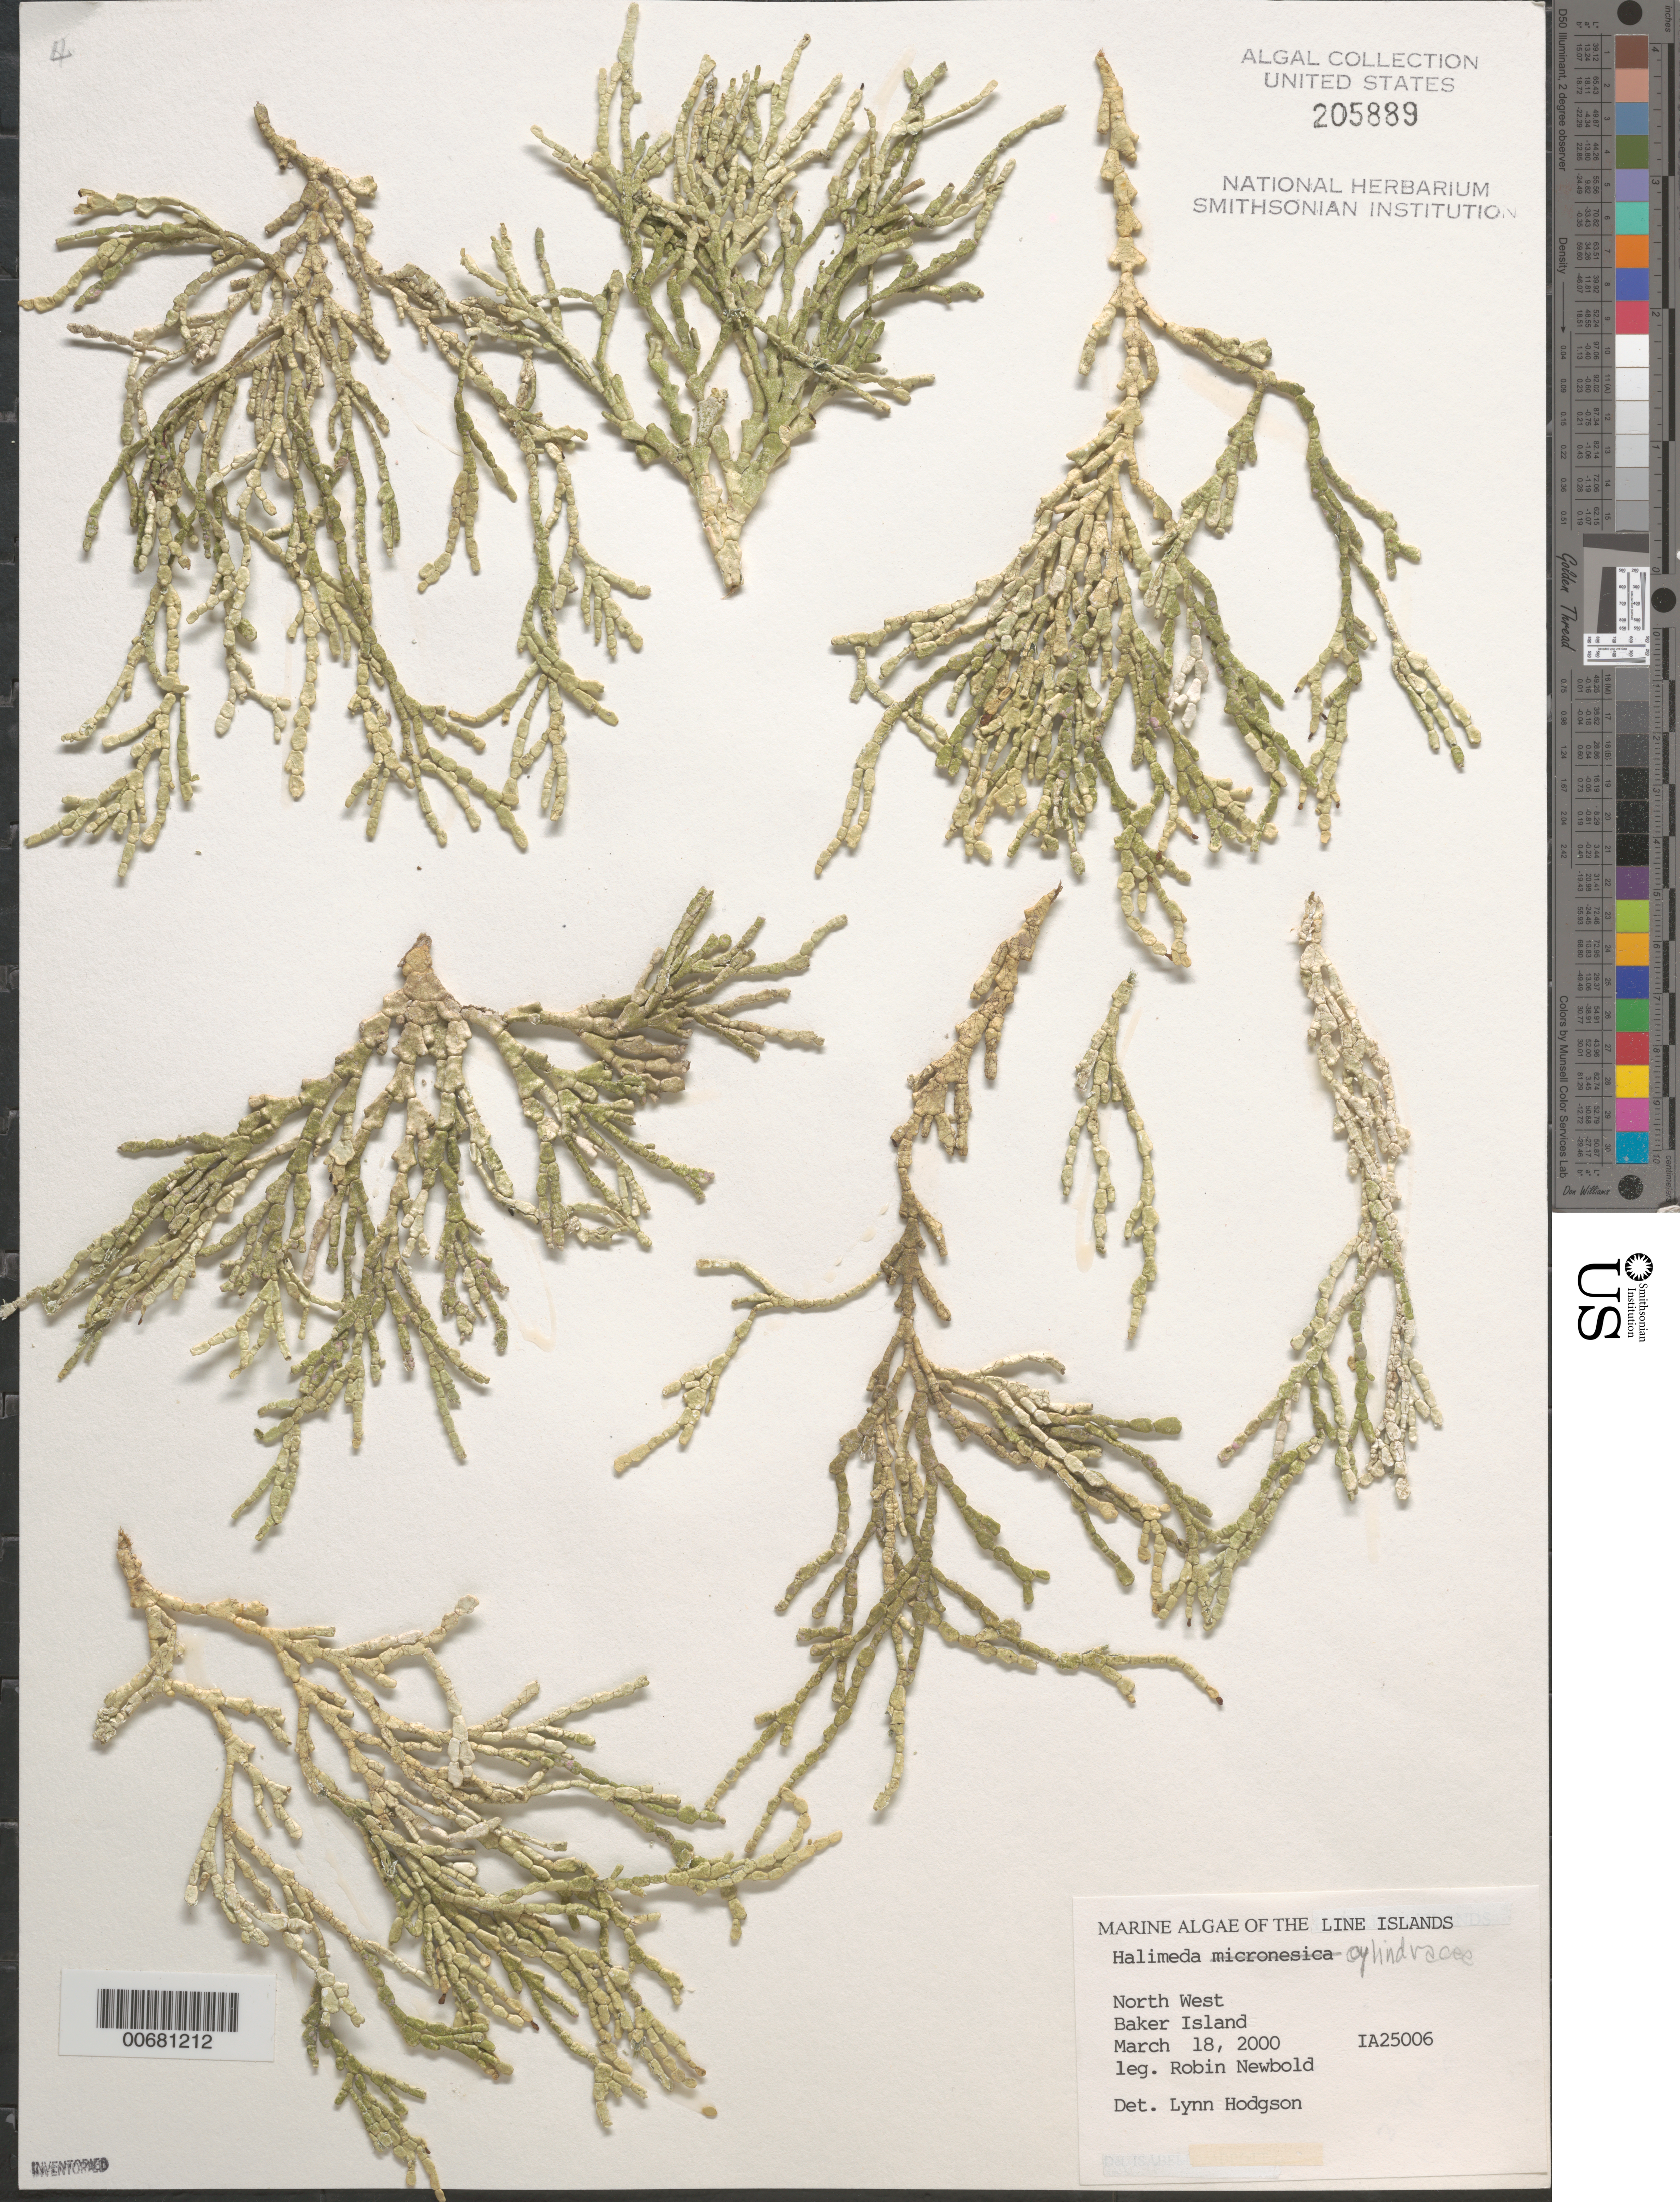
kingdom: Plantae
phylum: Chlorophyta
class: Ulvophyceae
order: Bryopsidales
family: Halimedaceae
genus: Halimeda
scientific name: Halimeda cylindracea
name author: Decne.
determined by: Hodgson, L. M.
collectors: R. Newbold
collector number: IAA 25006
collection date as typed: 18 Mar 2000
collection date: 2000-03-18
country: U.S. Administered Pacific Islands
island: Baker Island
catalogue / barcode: US 205889